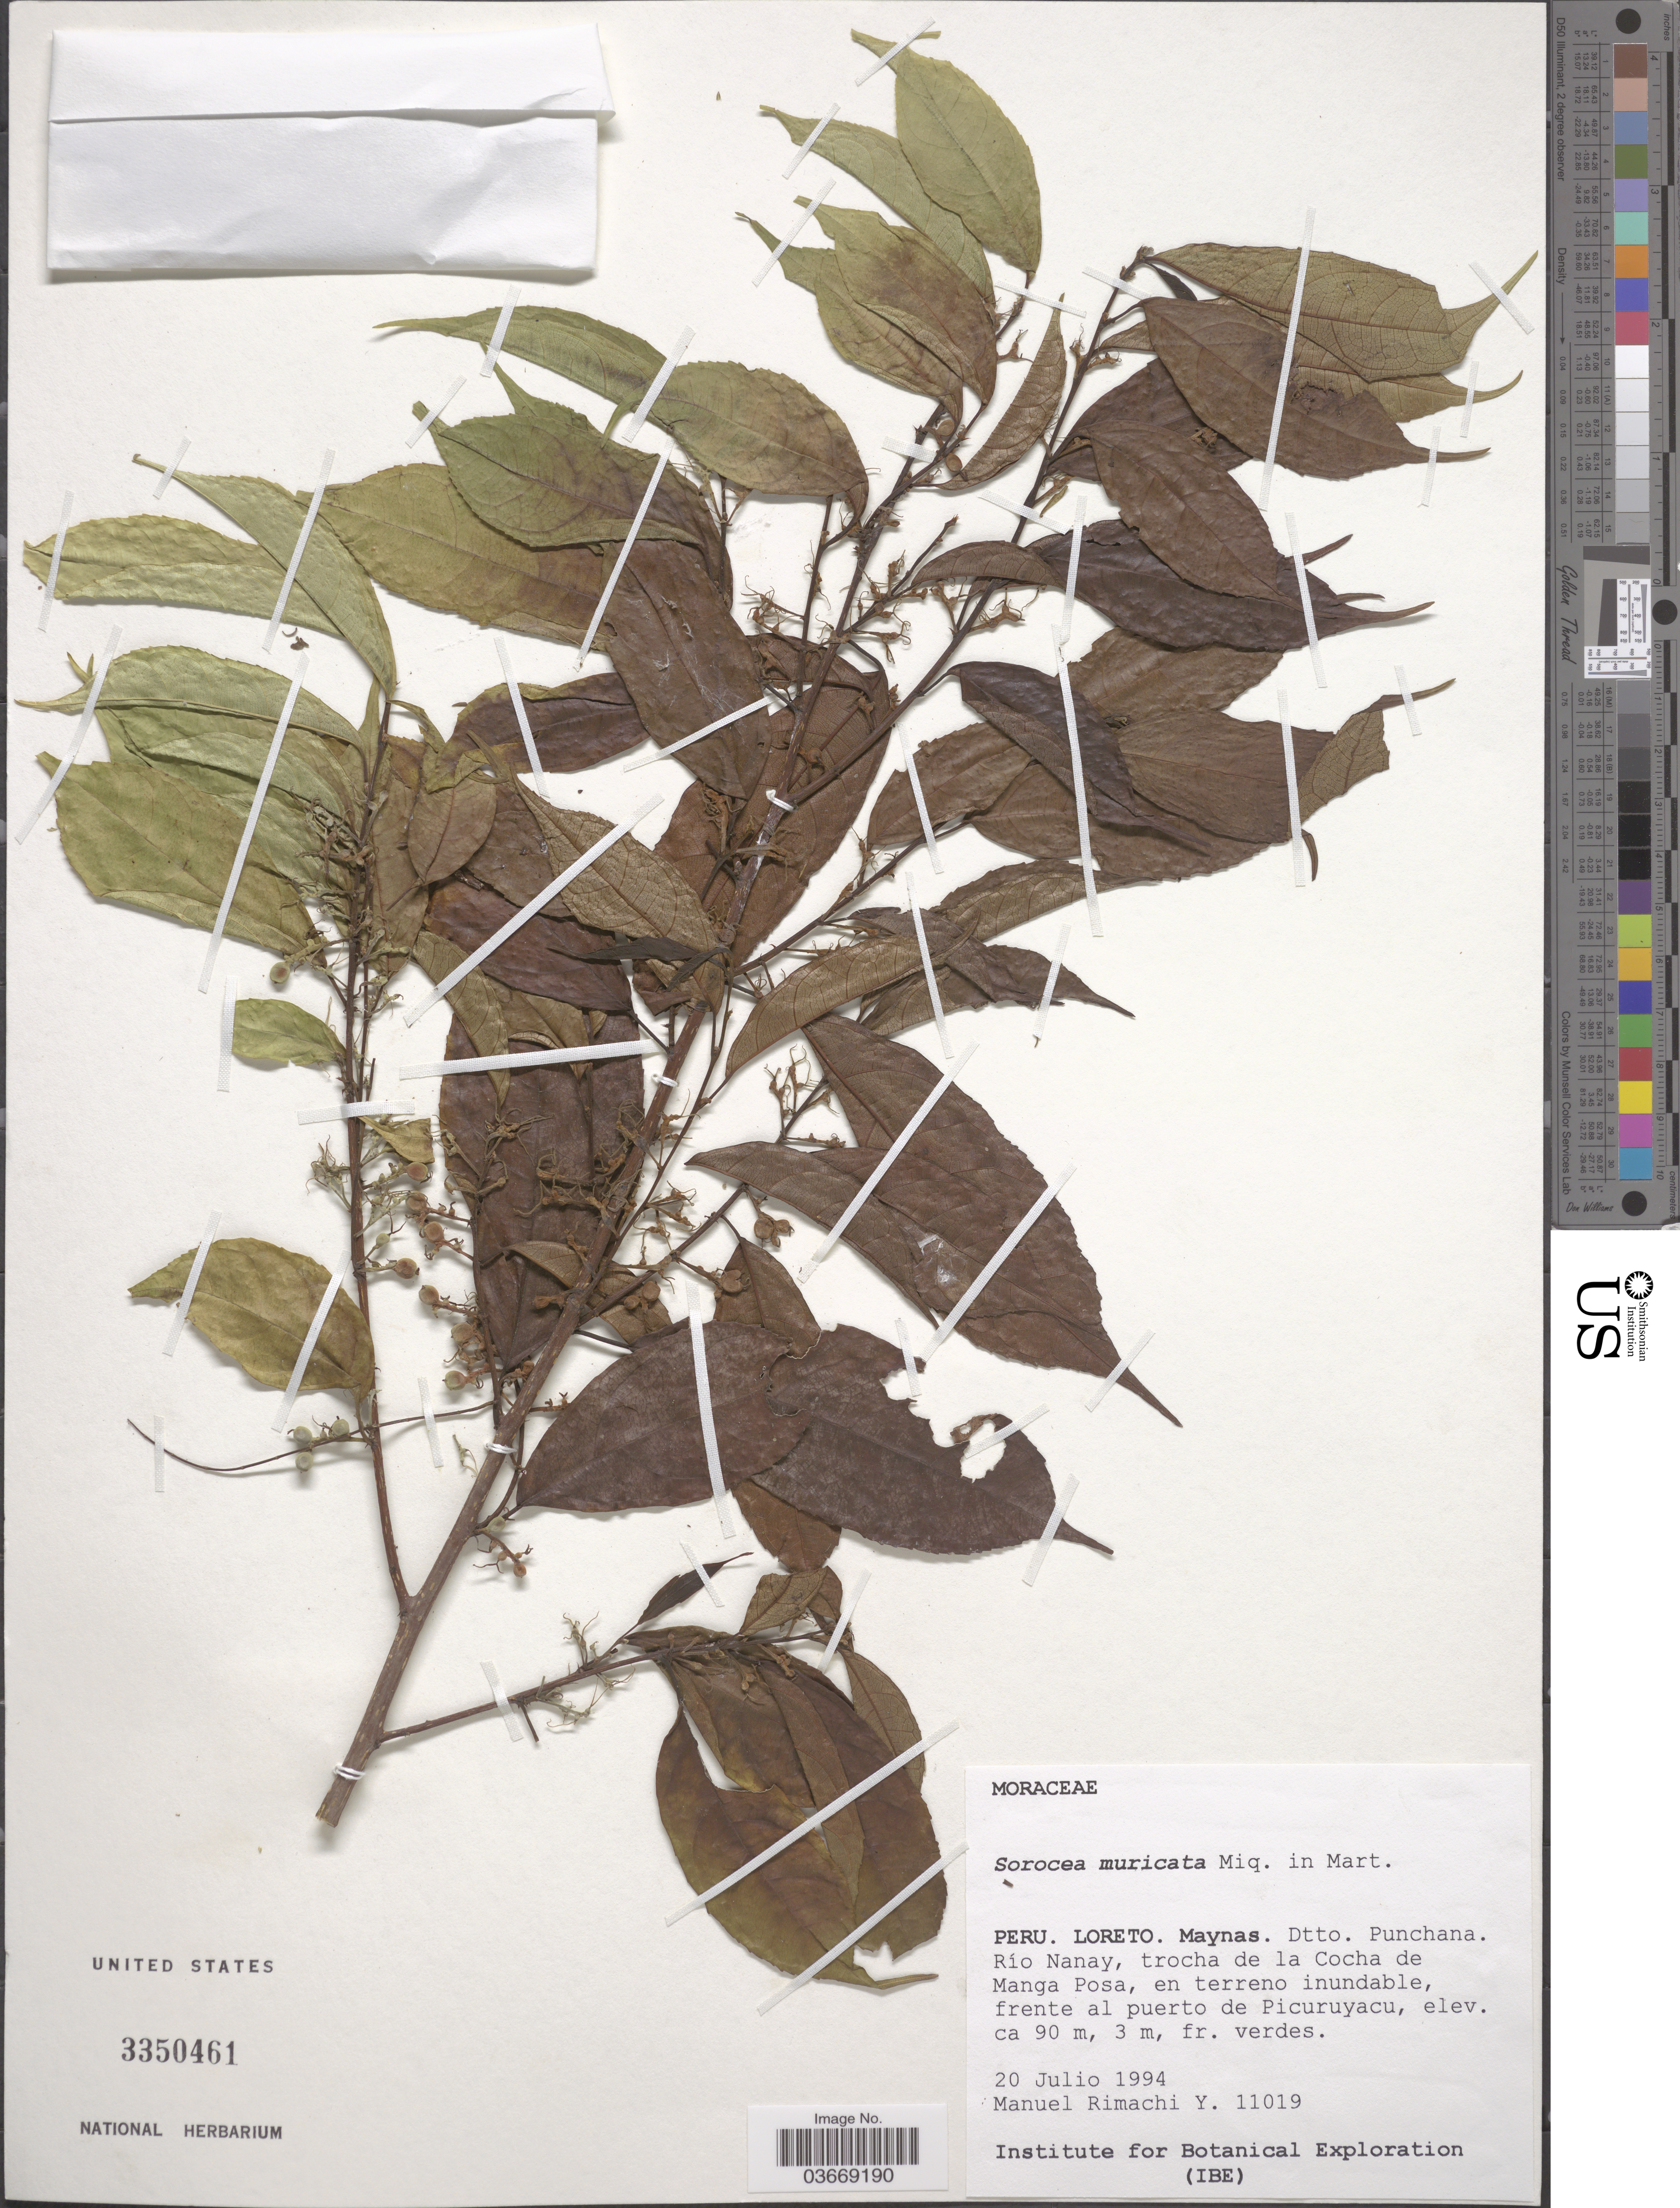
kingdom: Plantae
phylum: Tracheophyta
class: Magnoliopsida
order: Rosales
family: Moraceae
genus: Sorocea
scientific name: Sorocea muriculata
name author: Miq.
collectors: M. Rimachi Y.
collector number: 11019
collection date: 1994-07-20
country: Peru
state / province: Loreto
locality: Maynas. Dtto. Punchana. Río Nanay, trocha de la Cocha de Manga Posa, en terreno inundable, frente al puerto de Picuruyacu.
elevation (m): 90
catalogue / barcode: US 3350461